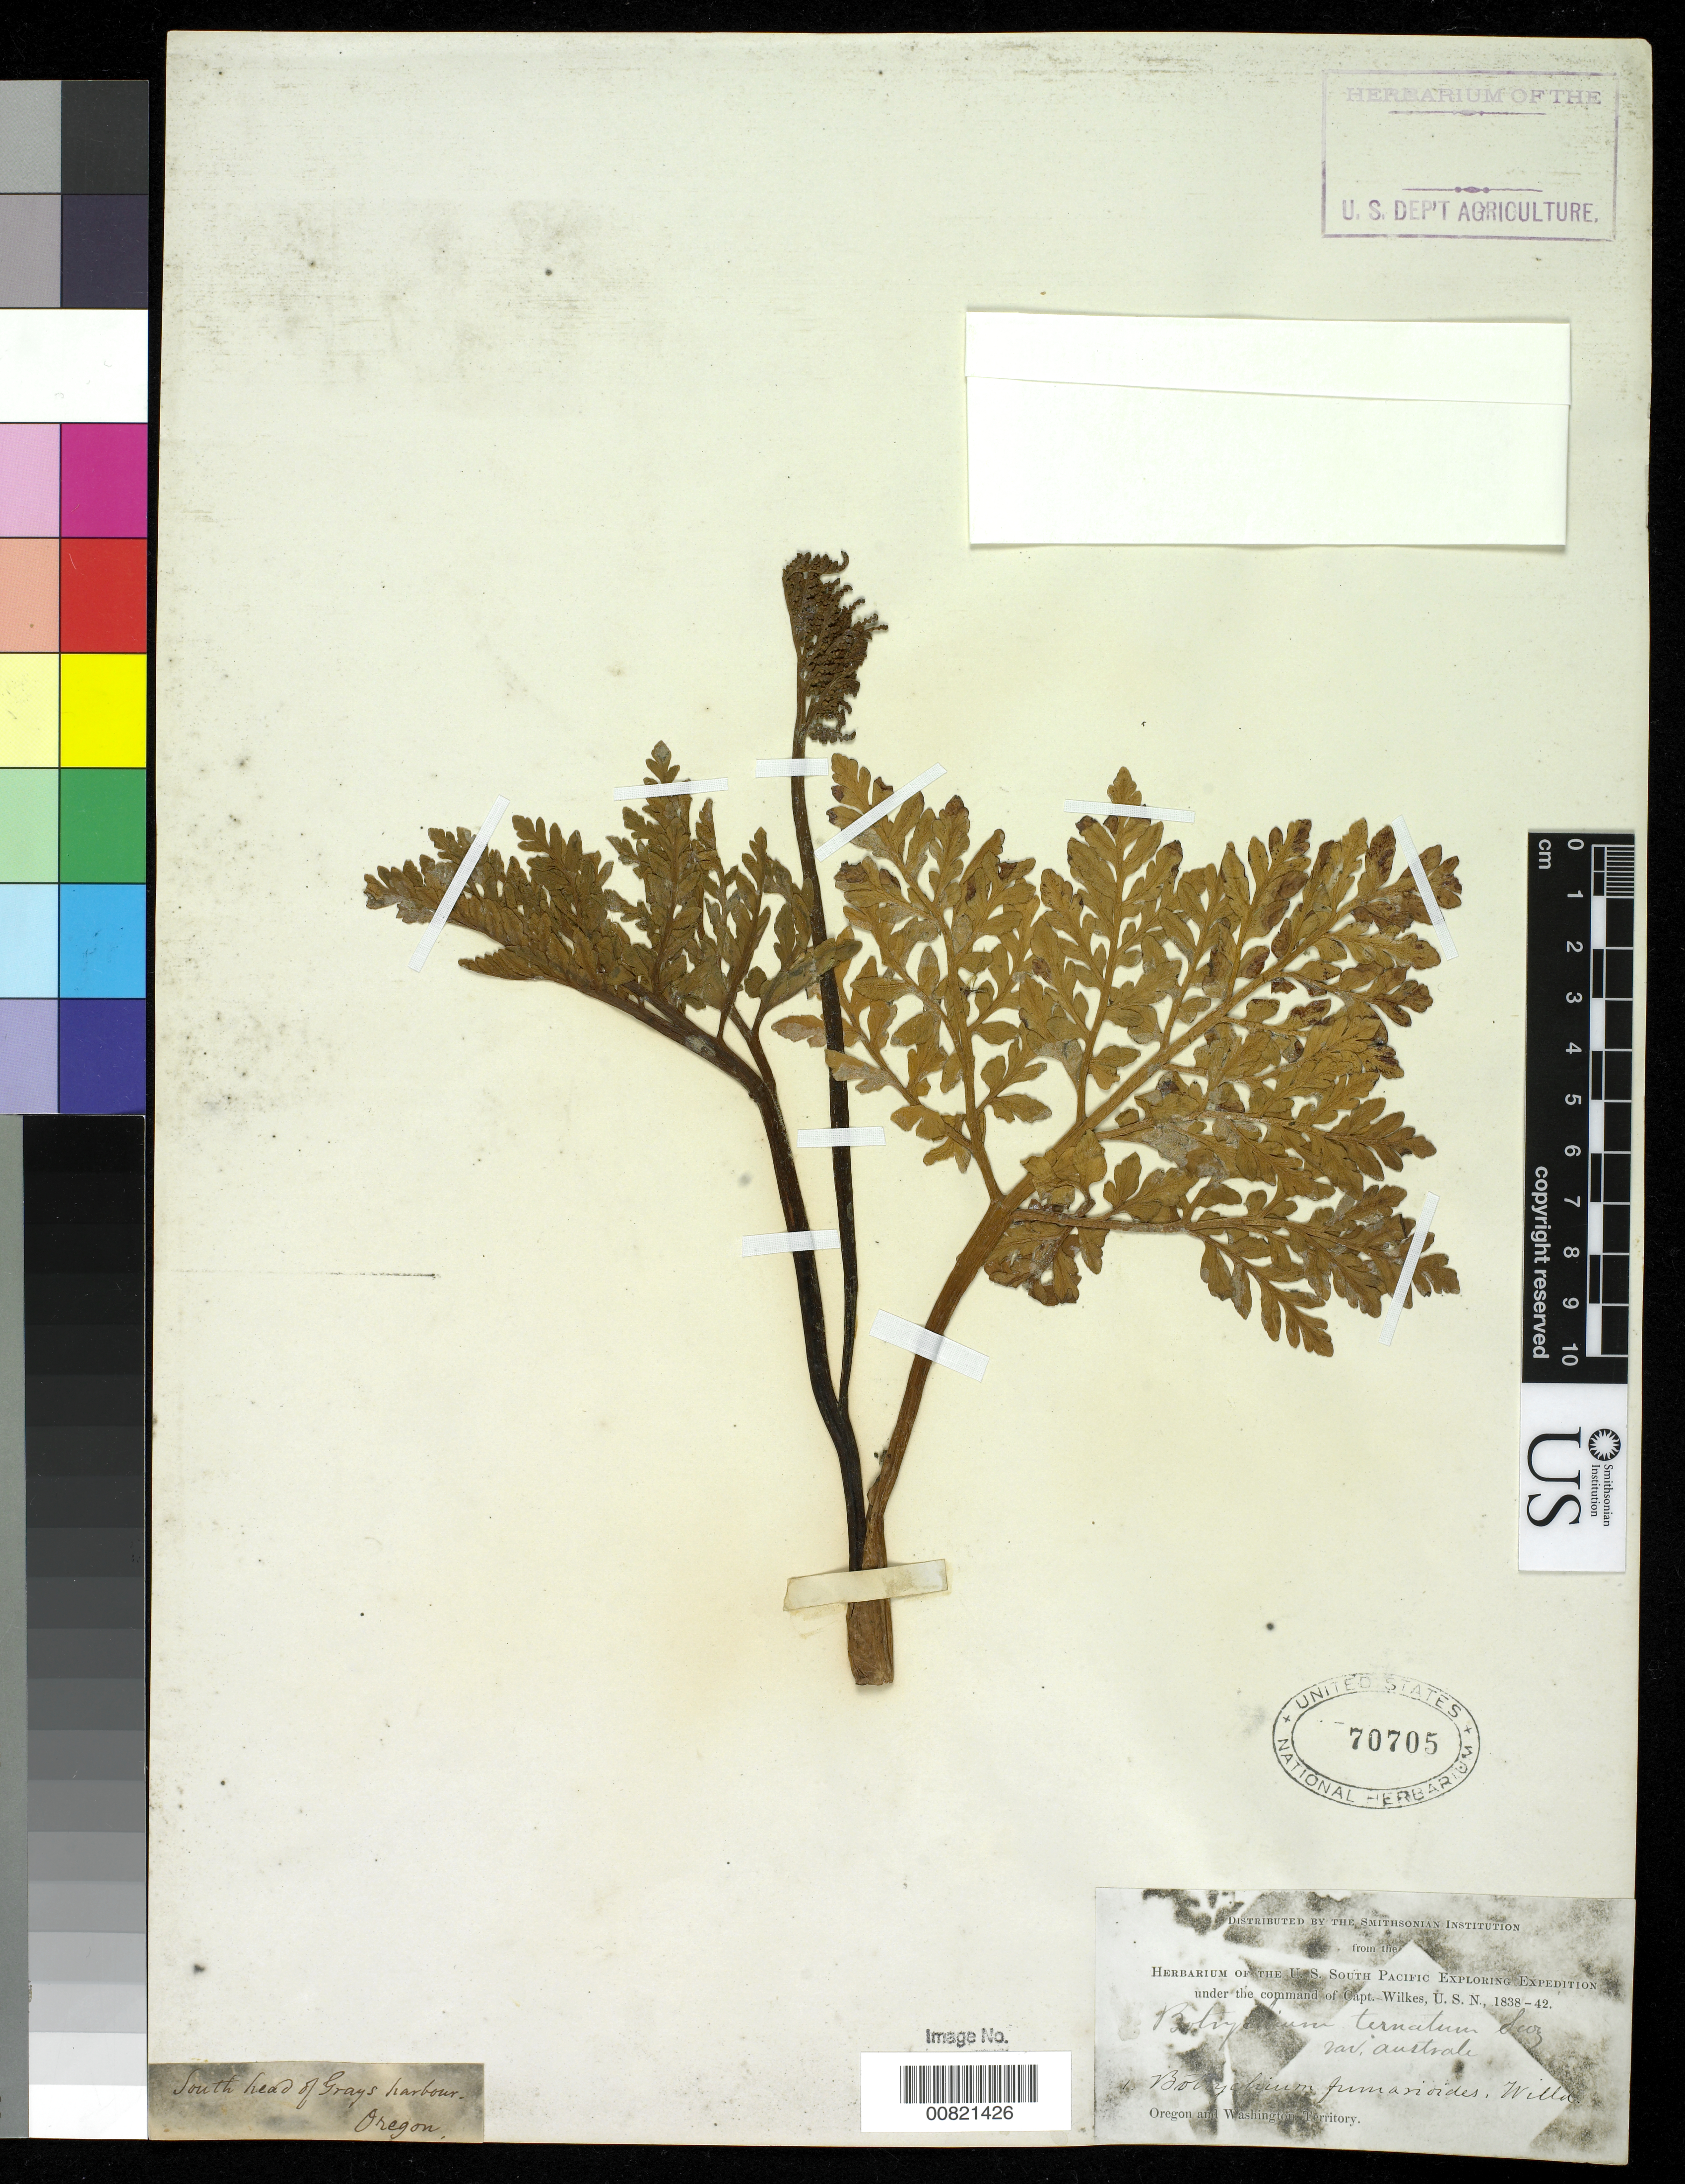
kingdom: Plantae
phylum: Tracheophyta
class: Polypodiopsida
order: Ophioglossales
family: Ophioglossaceae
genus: Botrychium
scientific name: Botrychium multifidum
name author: (J.F. Gmel.) Rupr.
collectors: Wilkes Explor. Exped.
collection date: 1838/1842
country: United States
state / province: Oregon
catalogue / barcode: US 70705